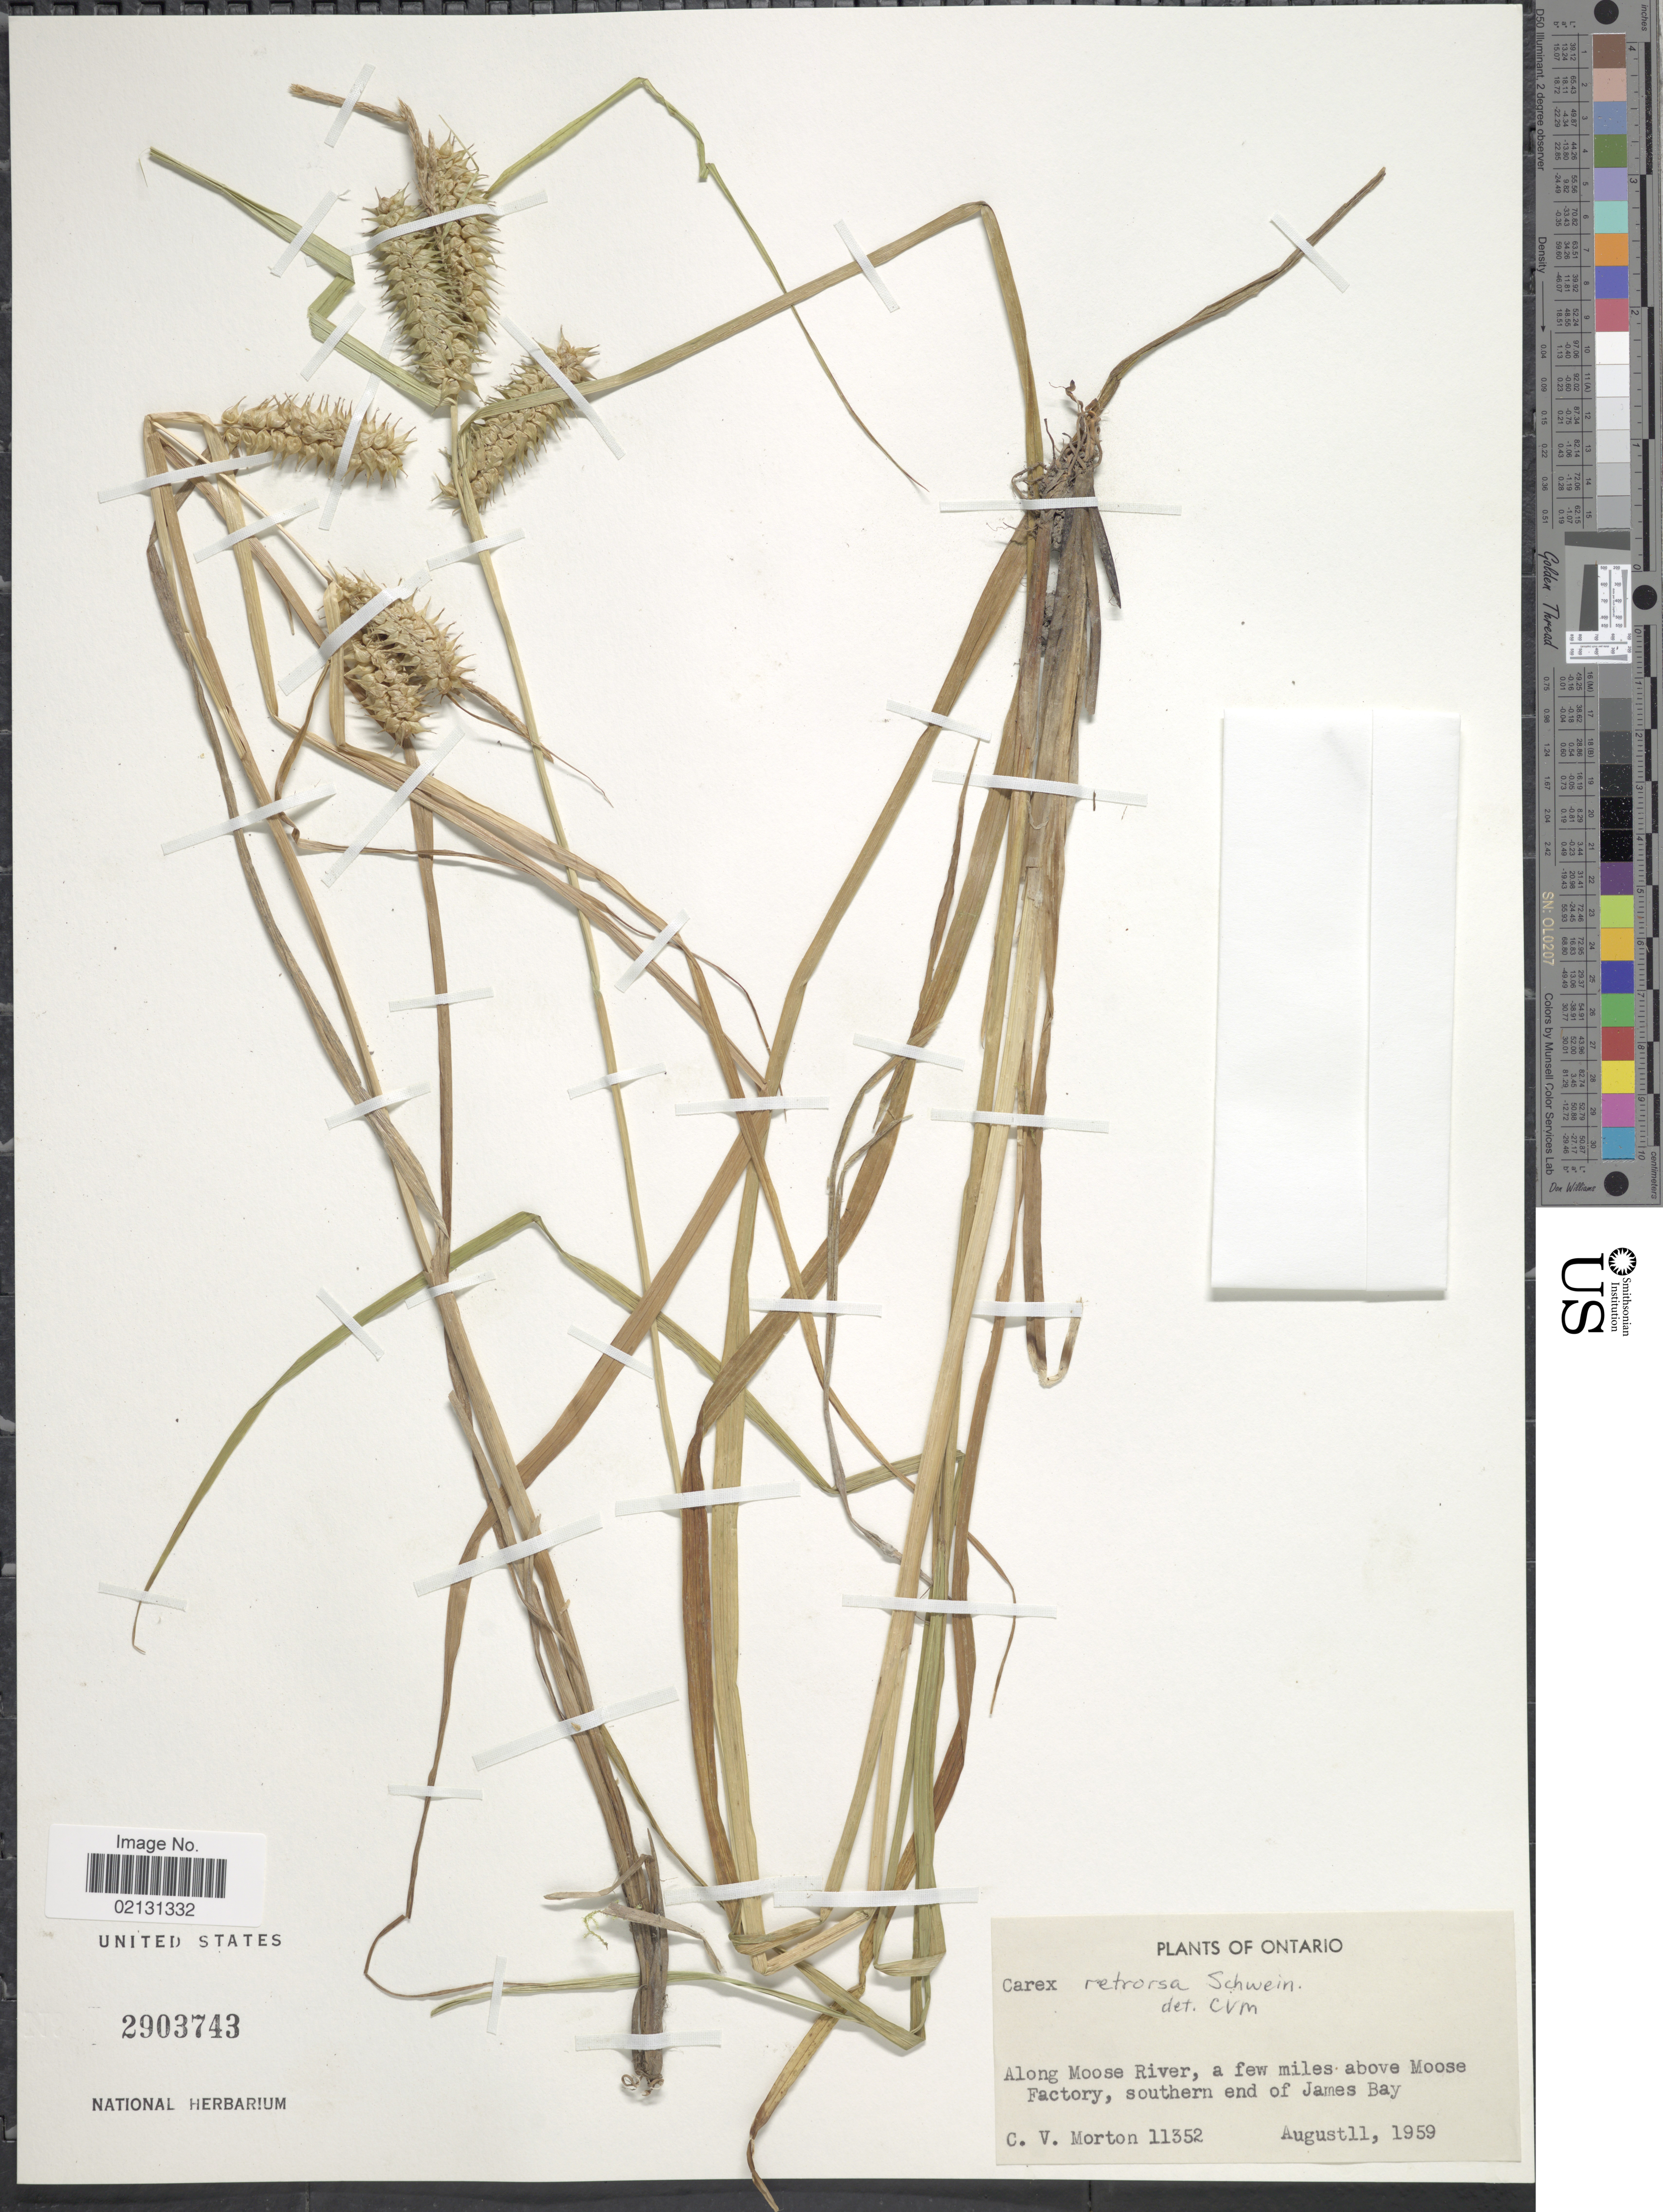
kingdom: Plantae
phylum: Tracheophyta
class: Liliopsida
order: Poales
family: Cyperaceae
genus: Carex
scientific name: Carex retrorsa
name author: Schwein.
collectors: C. V. Morton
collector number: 11352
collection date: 1959-08-11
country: Canada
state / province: Ontario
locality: Along Moose River, a few miles above Moose Factory, southern end of James Bay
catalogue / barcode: US 2903743